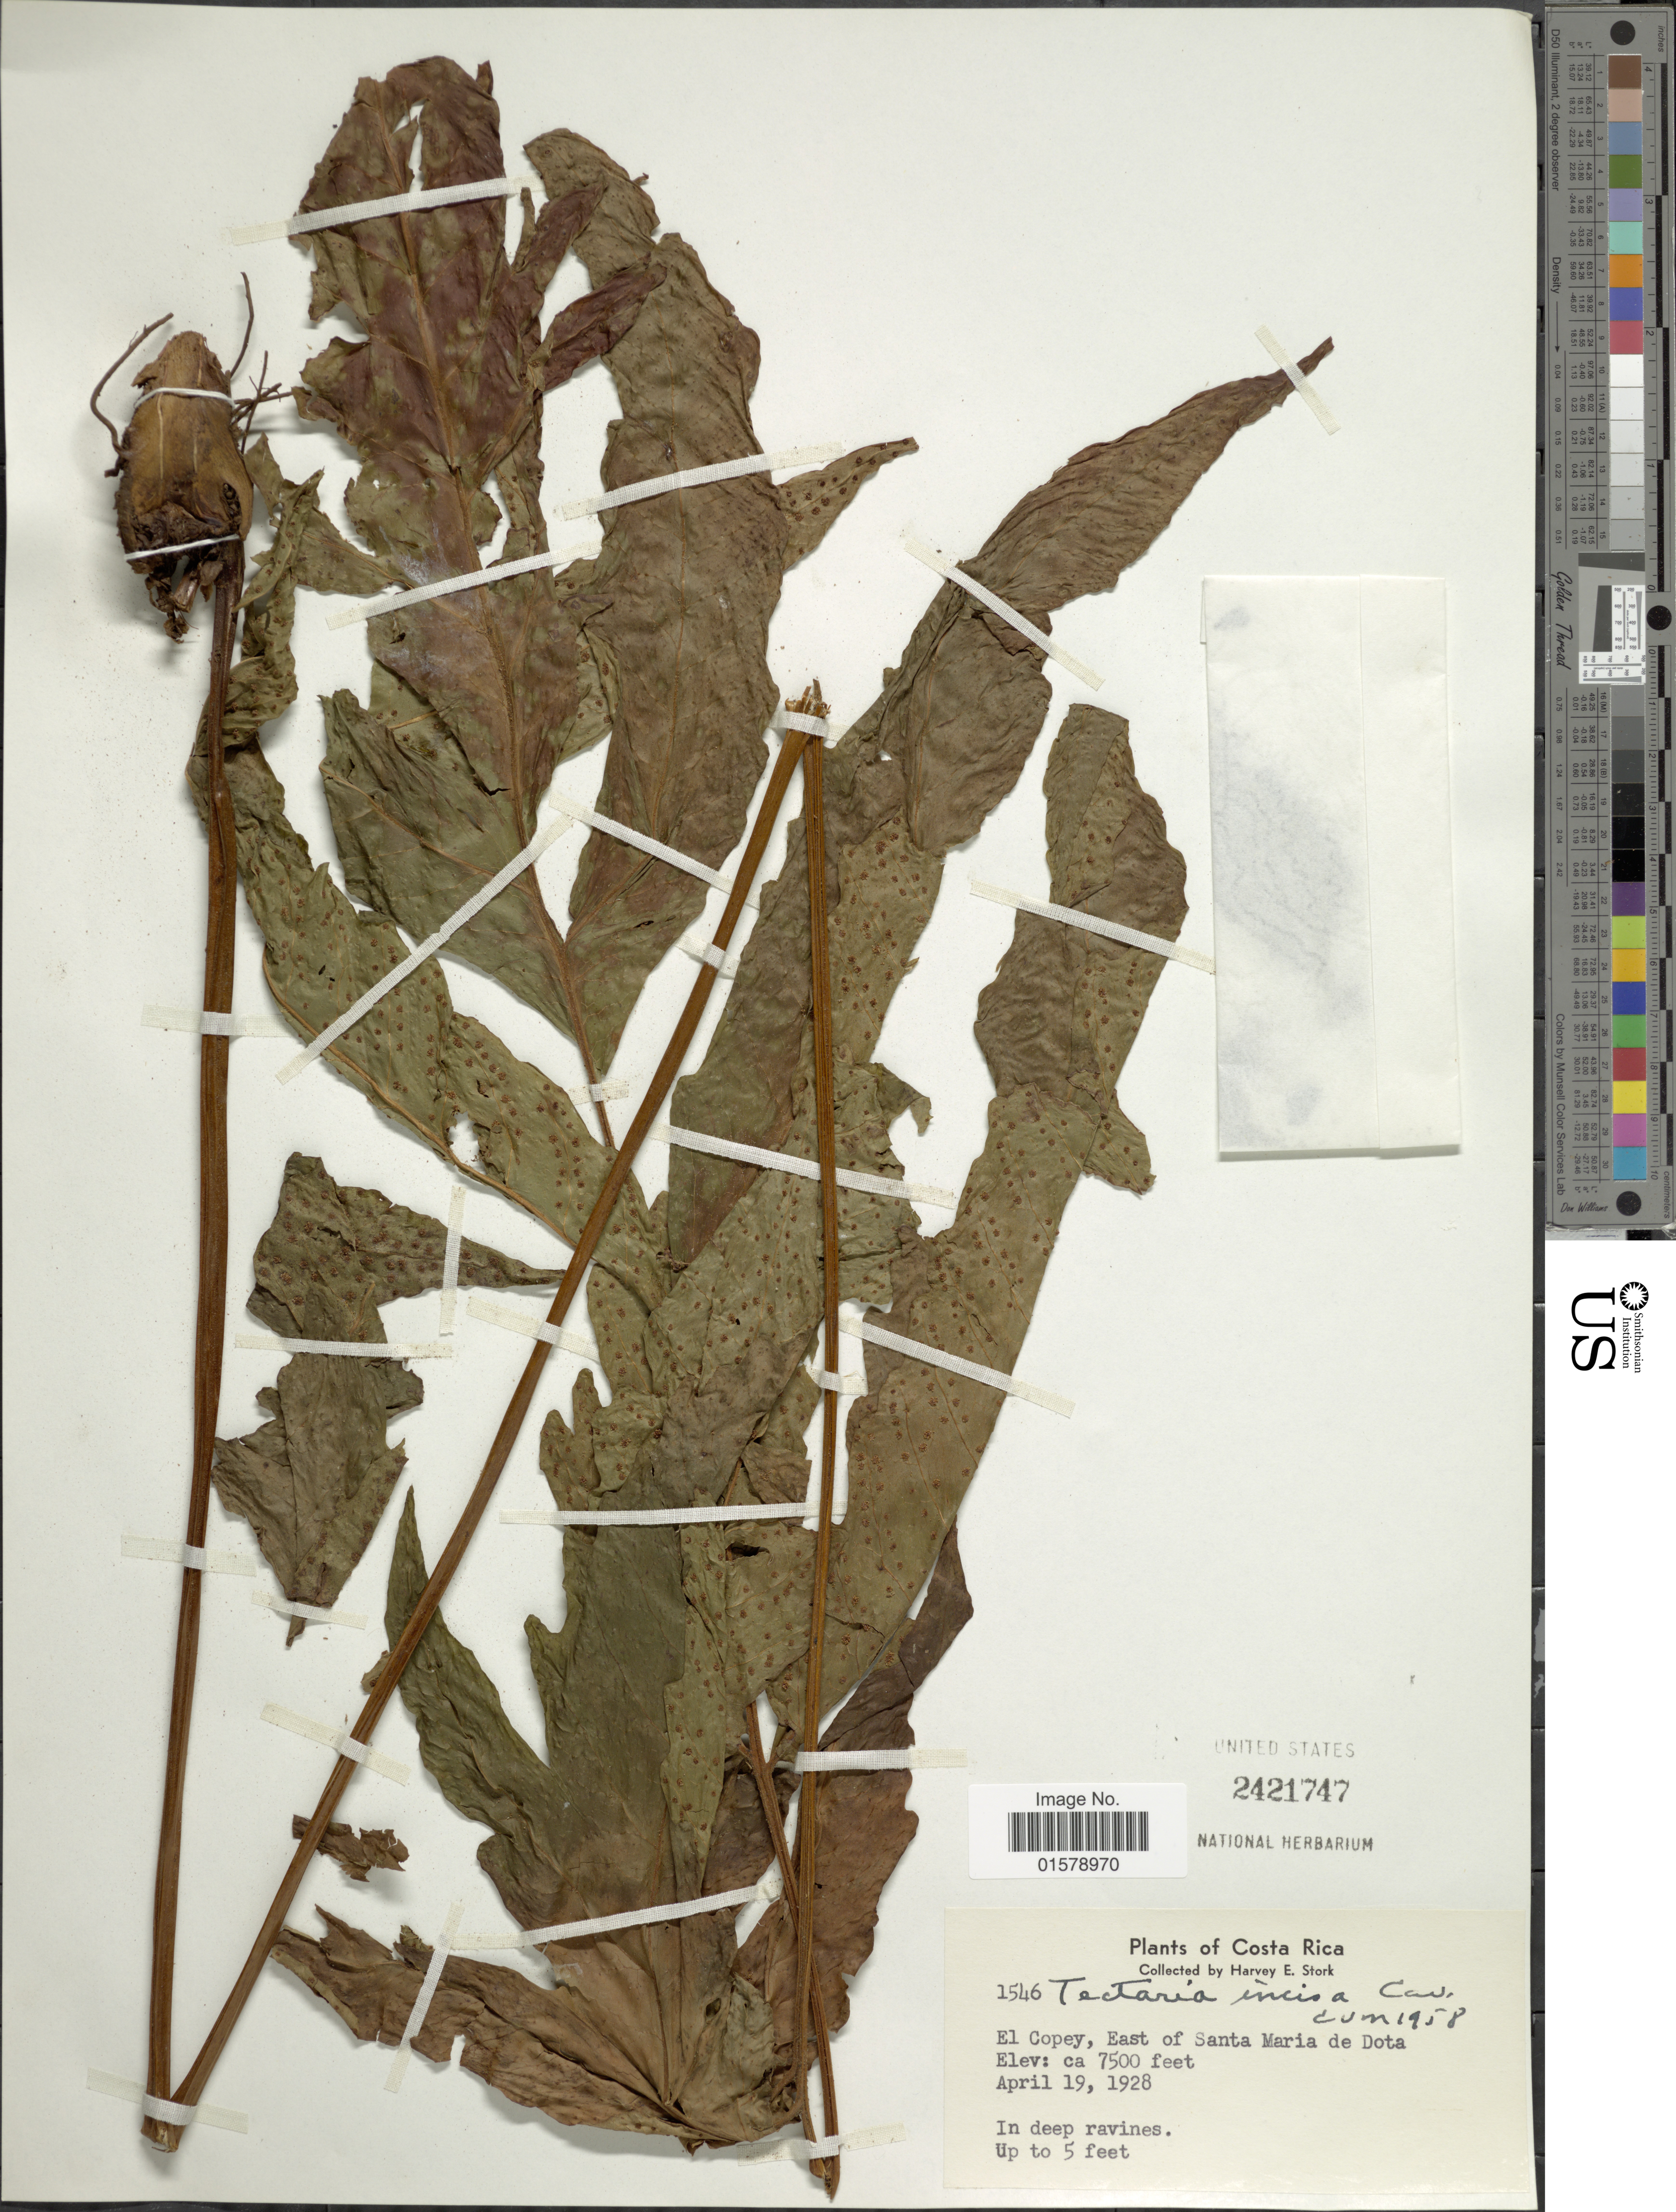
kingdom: Plantae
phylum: Tracheophyta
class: Polypodiopsida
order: Polypodiales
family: Tectariaceae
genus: Tectaria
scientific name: Tectaria transiens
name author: (C.V. Morton) A.R. Sm.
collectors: H. E. Stork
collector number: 1546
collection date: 1928-04-19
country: Costa Rica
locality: El Copey, East of Santa Maria de Dota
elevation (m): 2286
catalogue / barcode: US 2421747